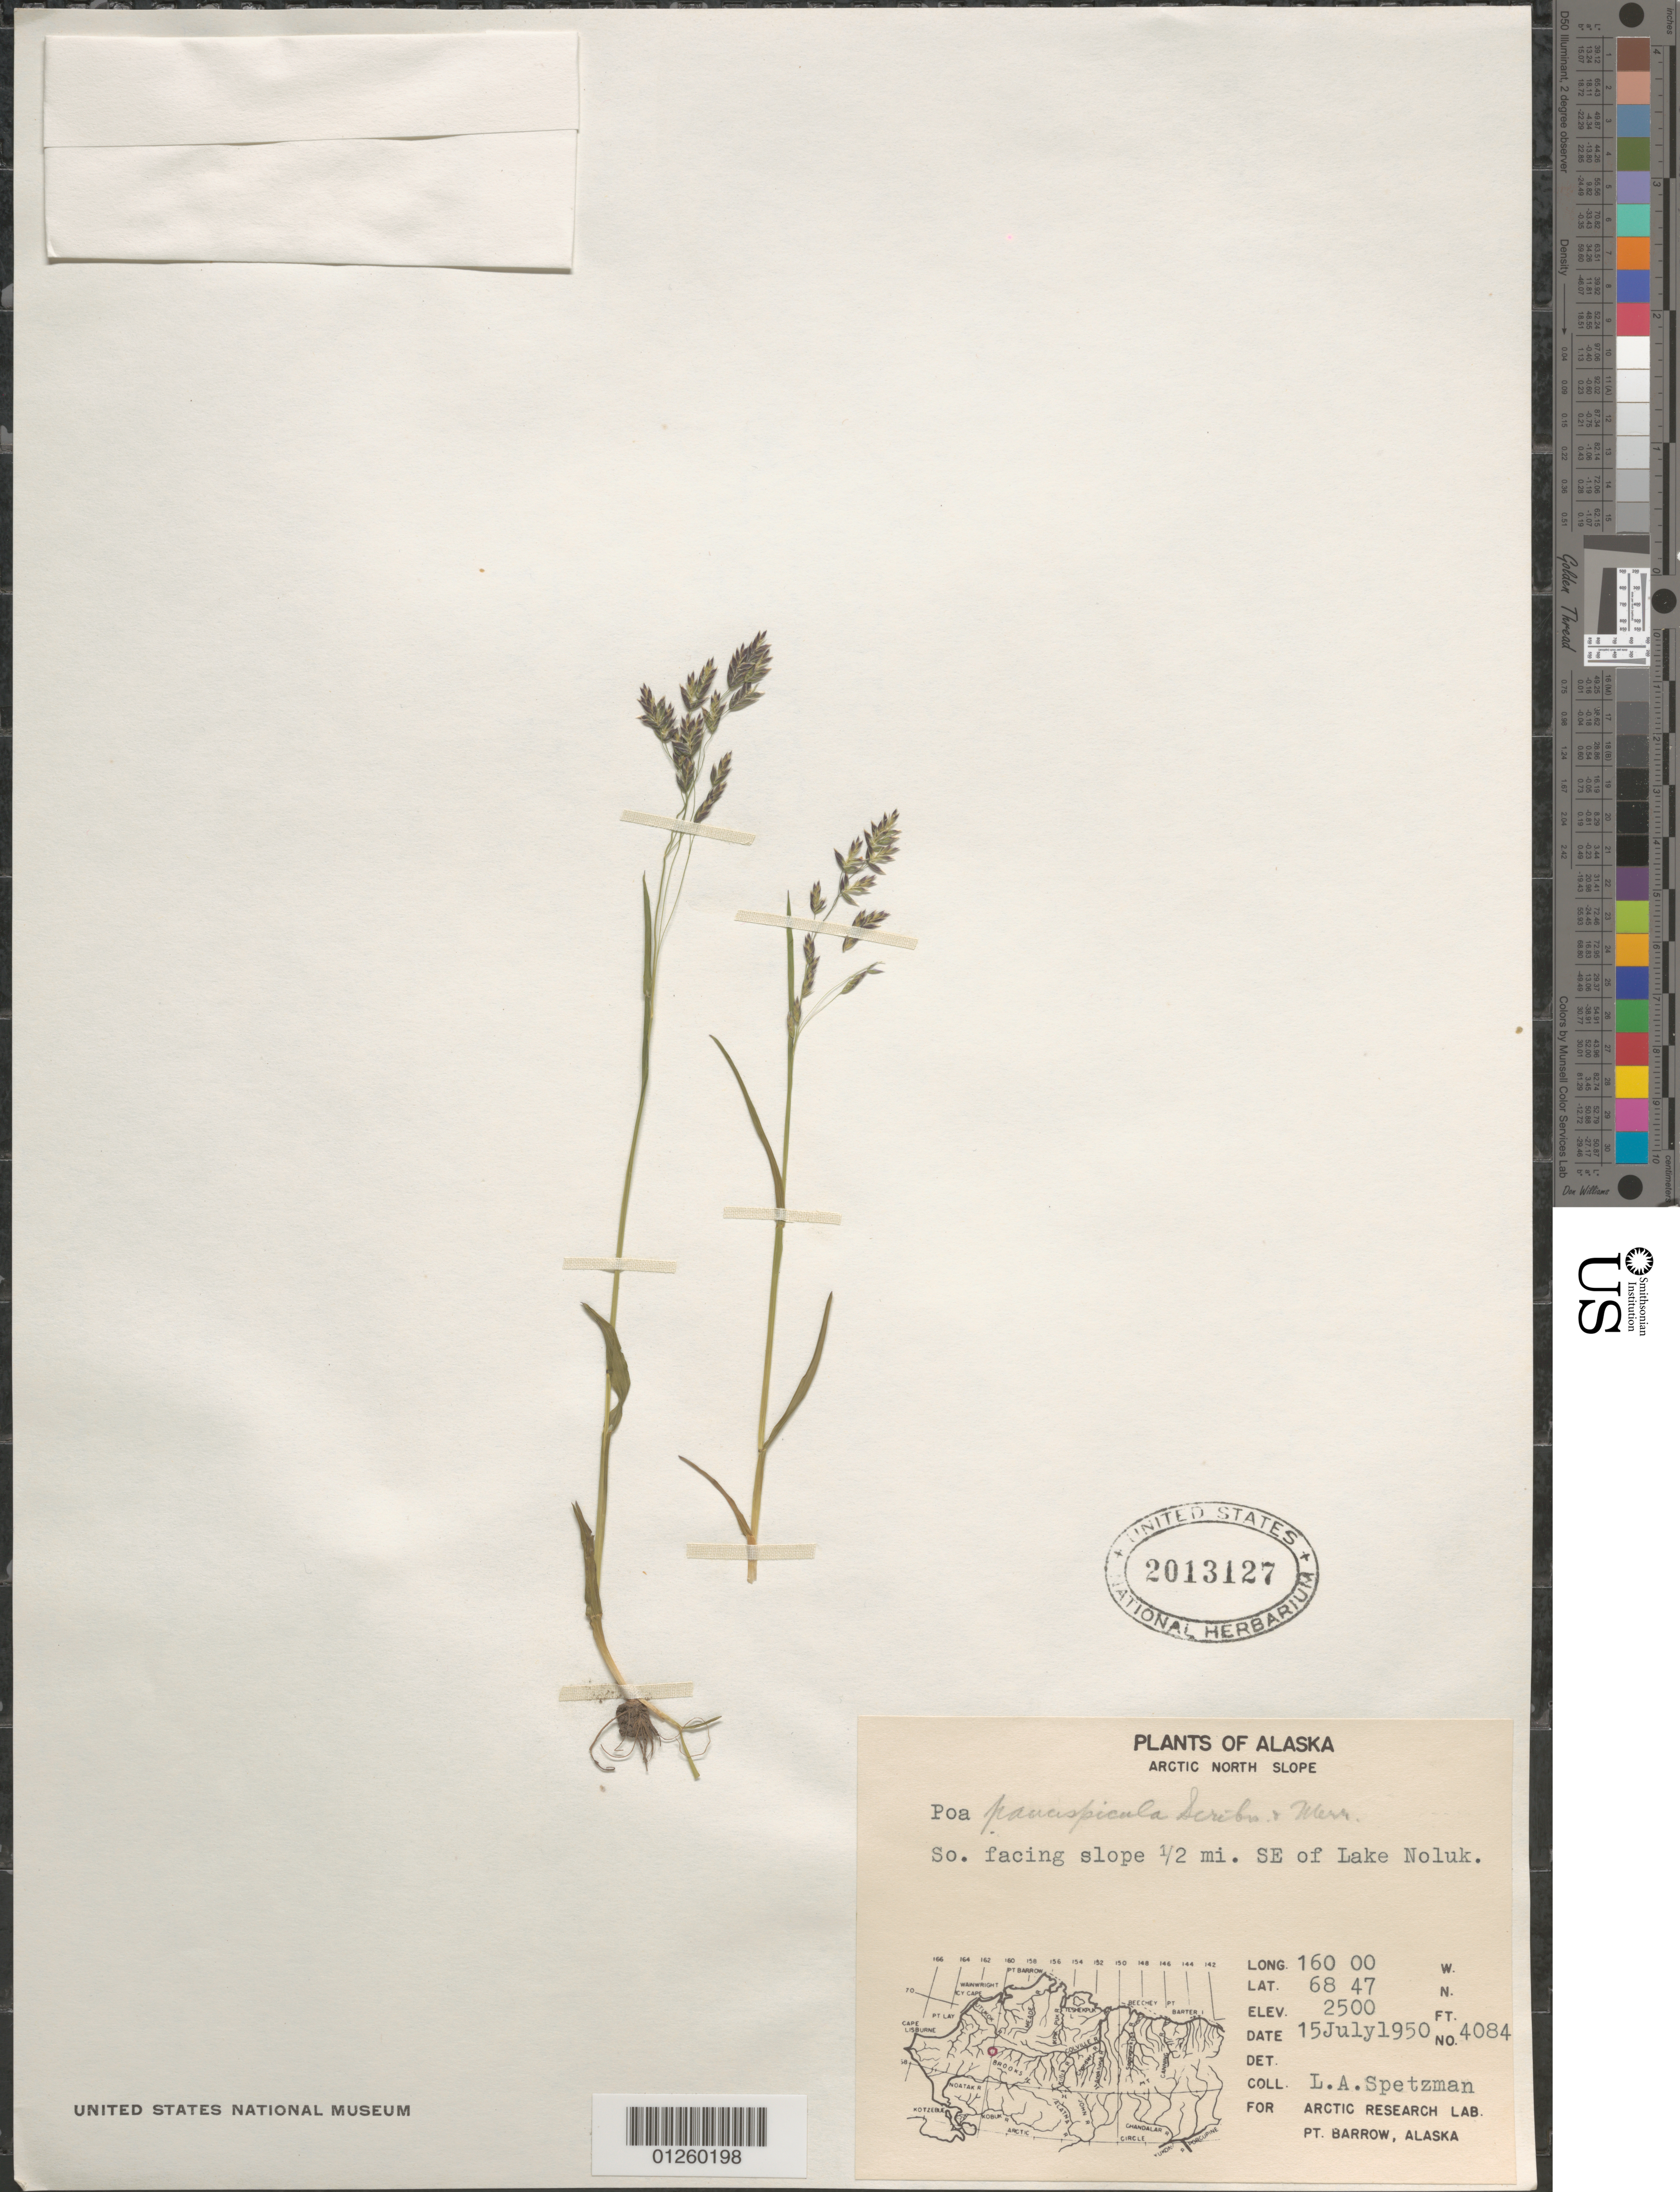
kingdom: Plantae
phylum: Tracheophyta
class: Liliopsida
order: Poales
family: Poaceae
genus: Poa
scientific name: Poa paucispicula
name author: Scribn. & Merr.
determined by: Soreng, Robert J., Research Associate (BOT), Smithsonian Institution - National Museum of Natural History (UNITED STATES)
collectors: L. Spetzman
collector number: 4084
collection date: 1950-07-15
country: United States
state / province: Alaska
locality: So. facing slope 1/2 mi. SE of Lake Noluk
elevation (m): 762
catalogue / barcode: US 2013127